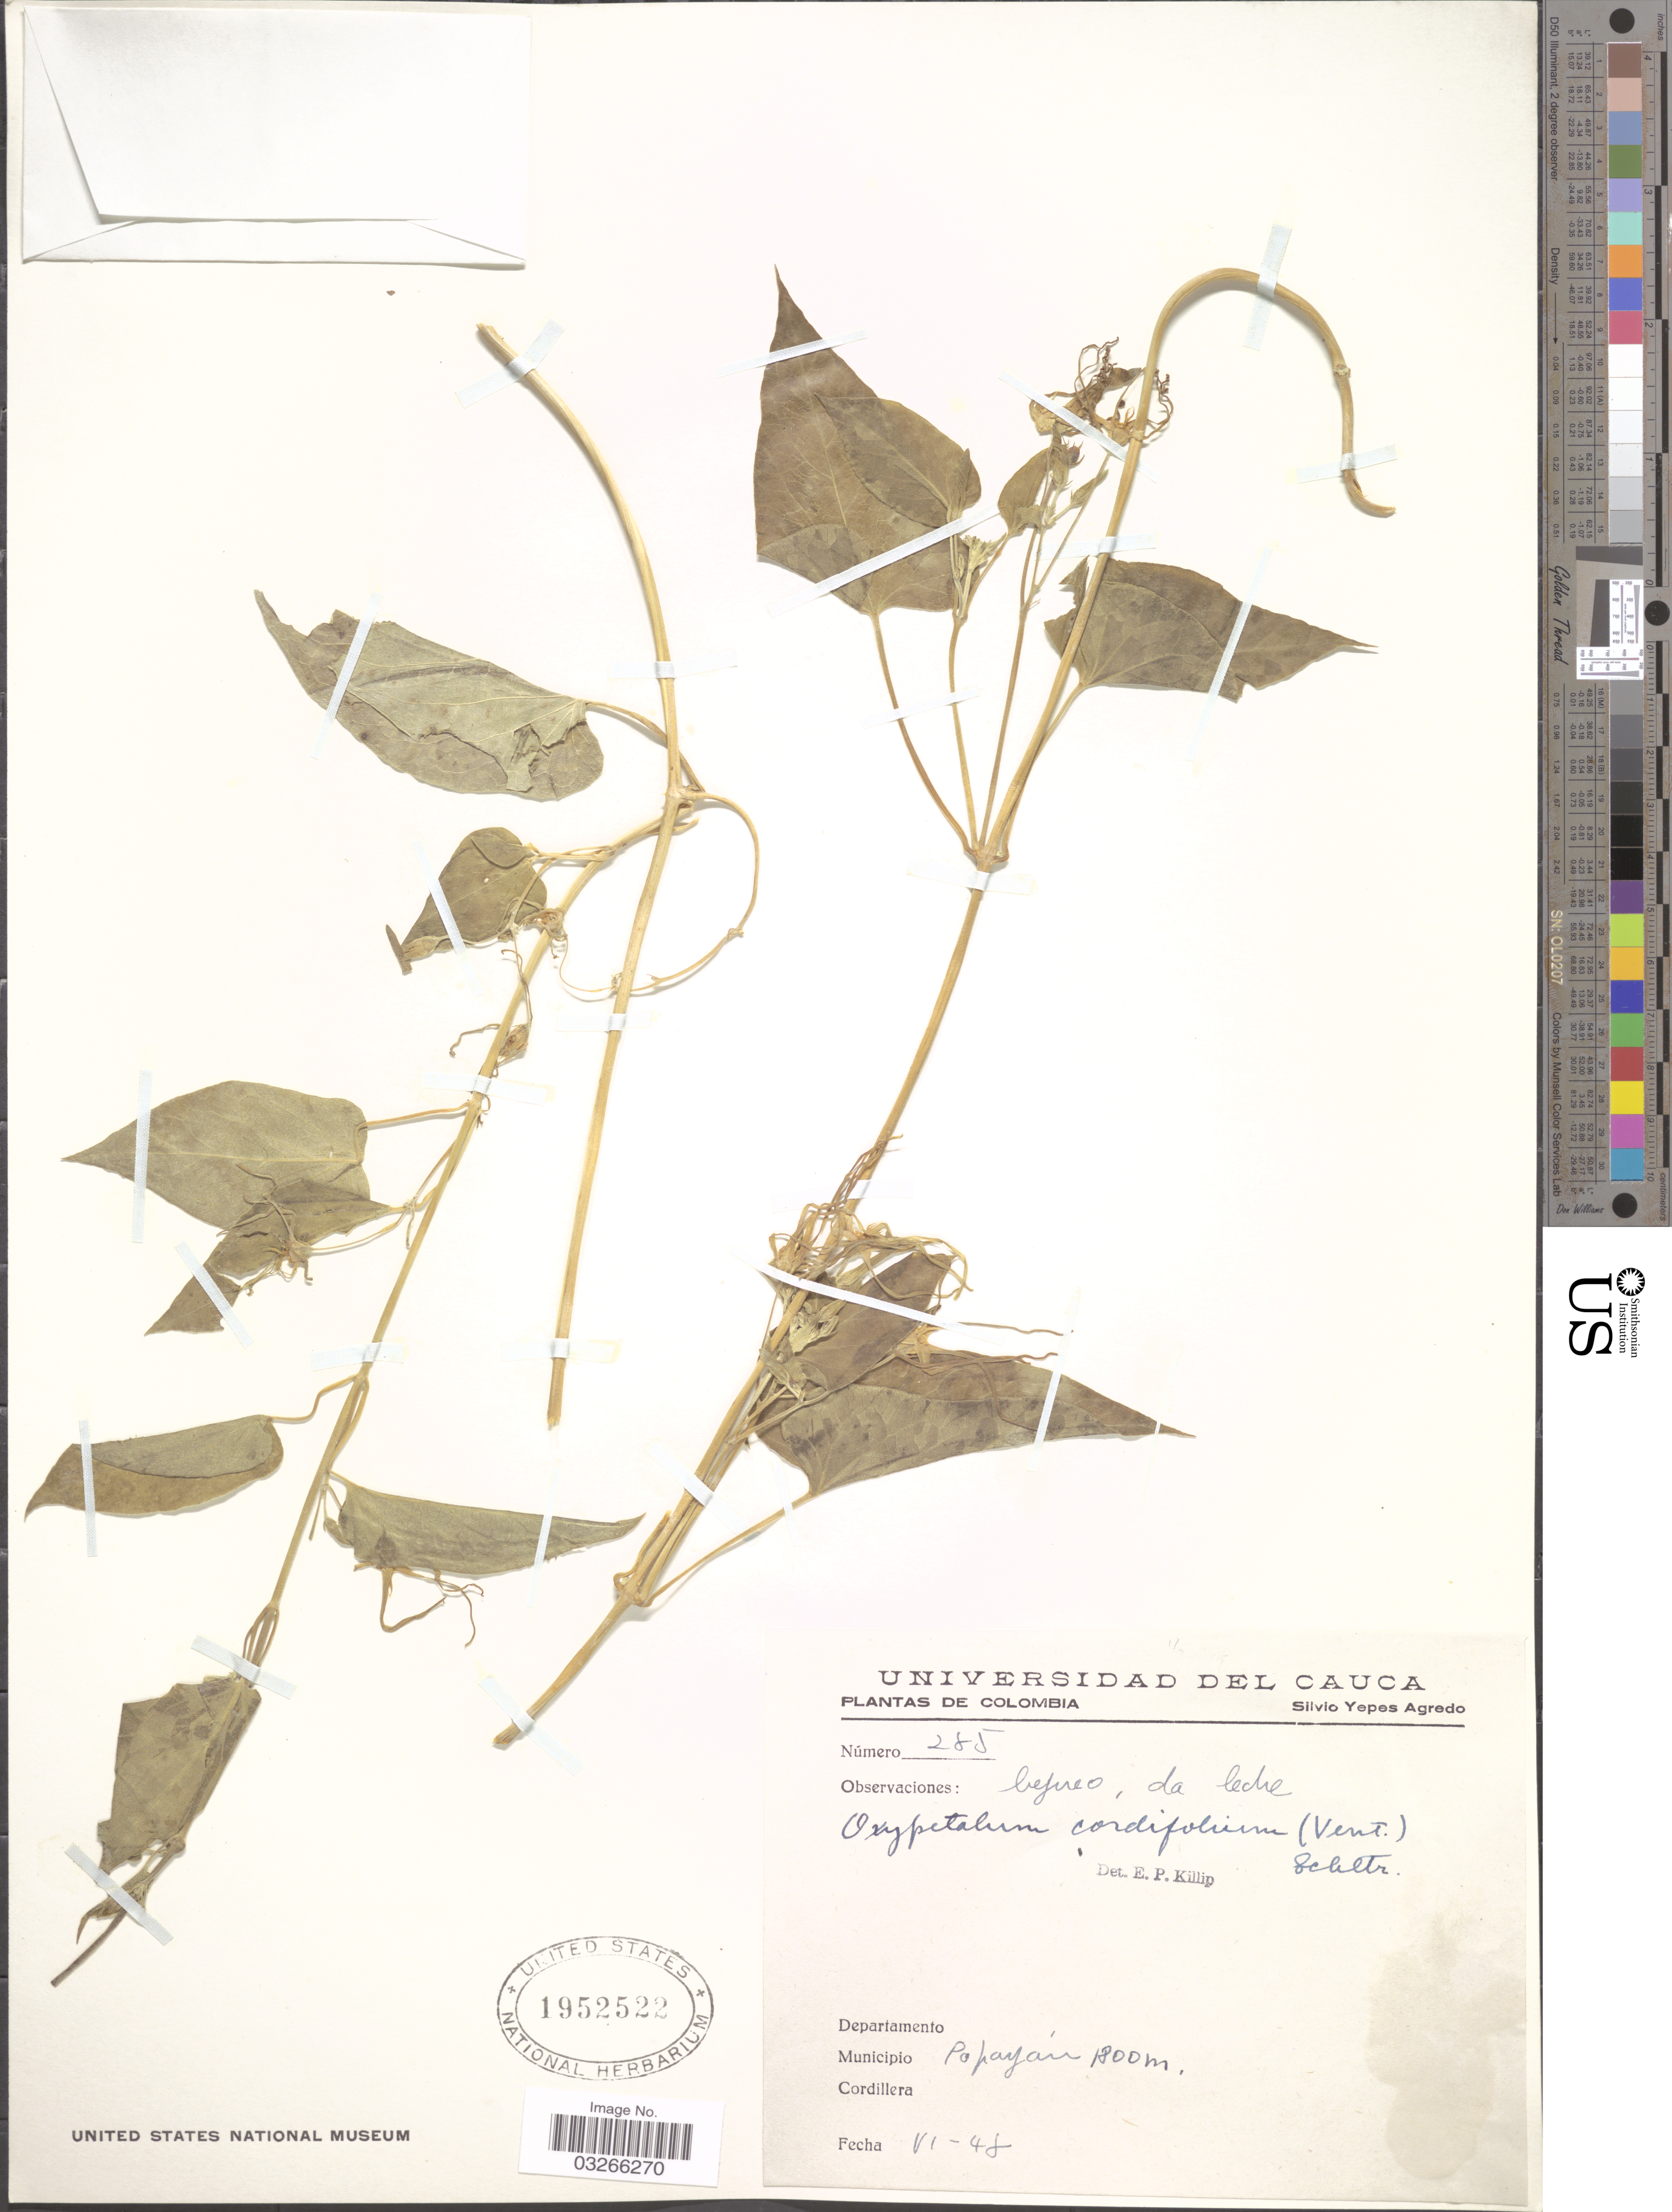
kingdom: Plantae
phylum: Tracheophyta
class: Magnoliopsida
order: Gentianales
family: Apocynaceae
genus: Oxypetalum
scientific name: Oxypetalum cordifolium subsp. cordifolium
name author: (Vent.) Schltr.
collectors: S. Yepes-Agredo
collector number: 285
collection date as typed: Transcribed d/m/y: /6/48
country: Colombia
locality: Municipio Popayán.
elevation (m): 1800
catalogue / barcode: US 1952522